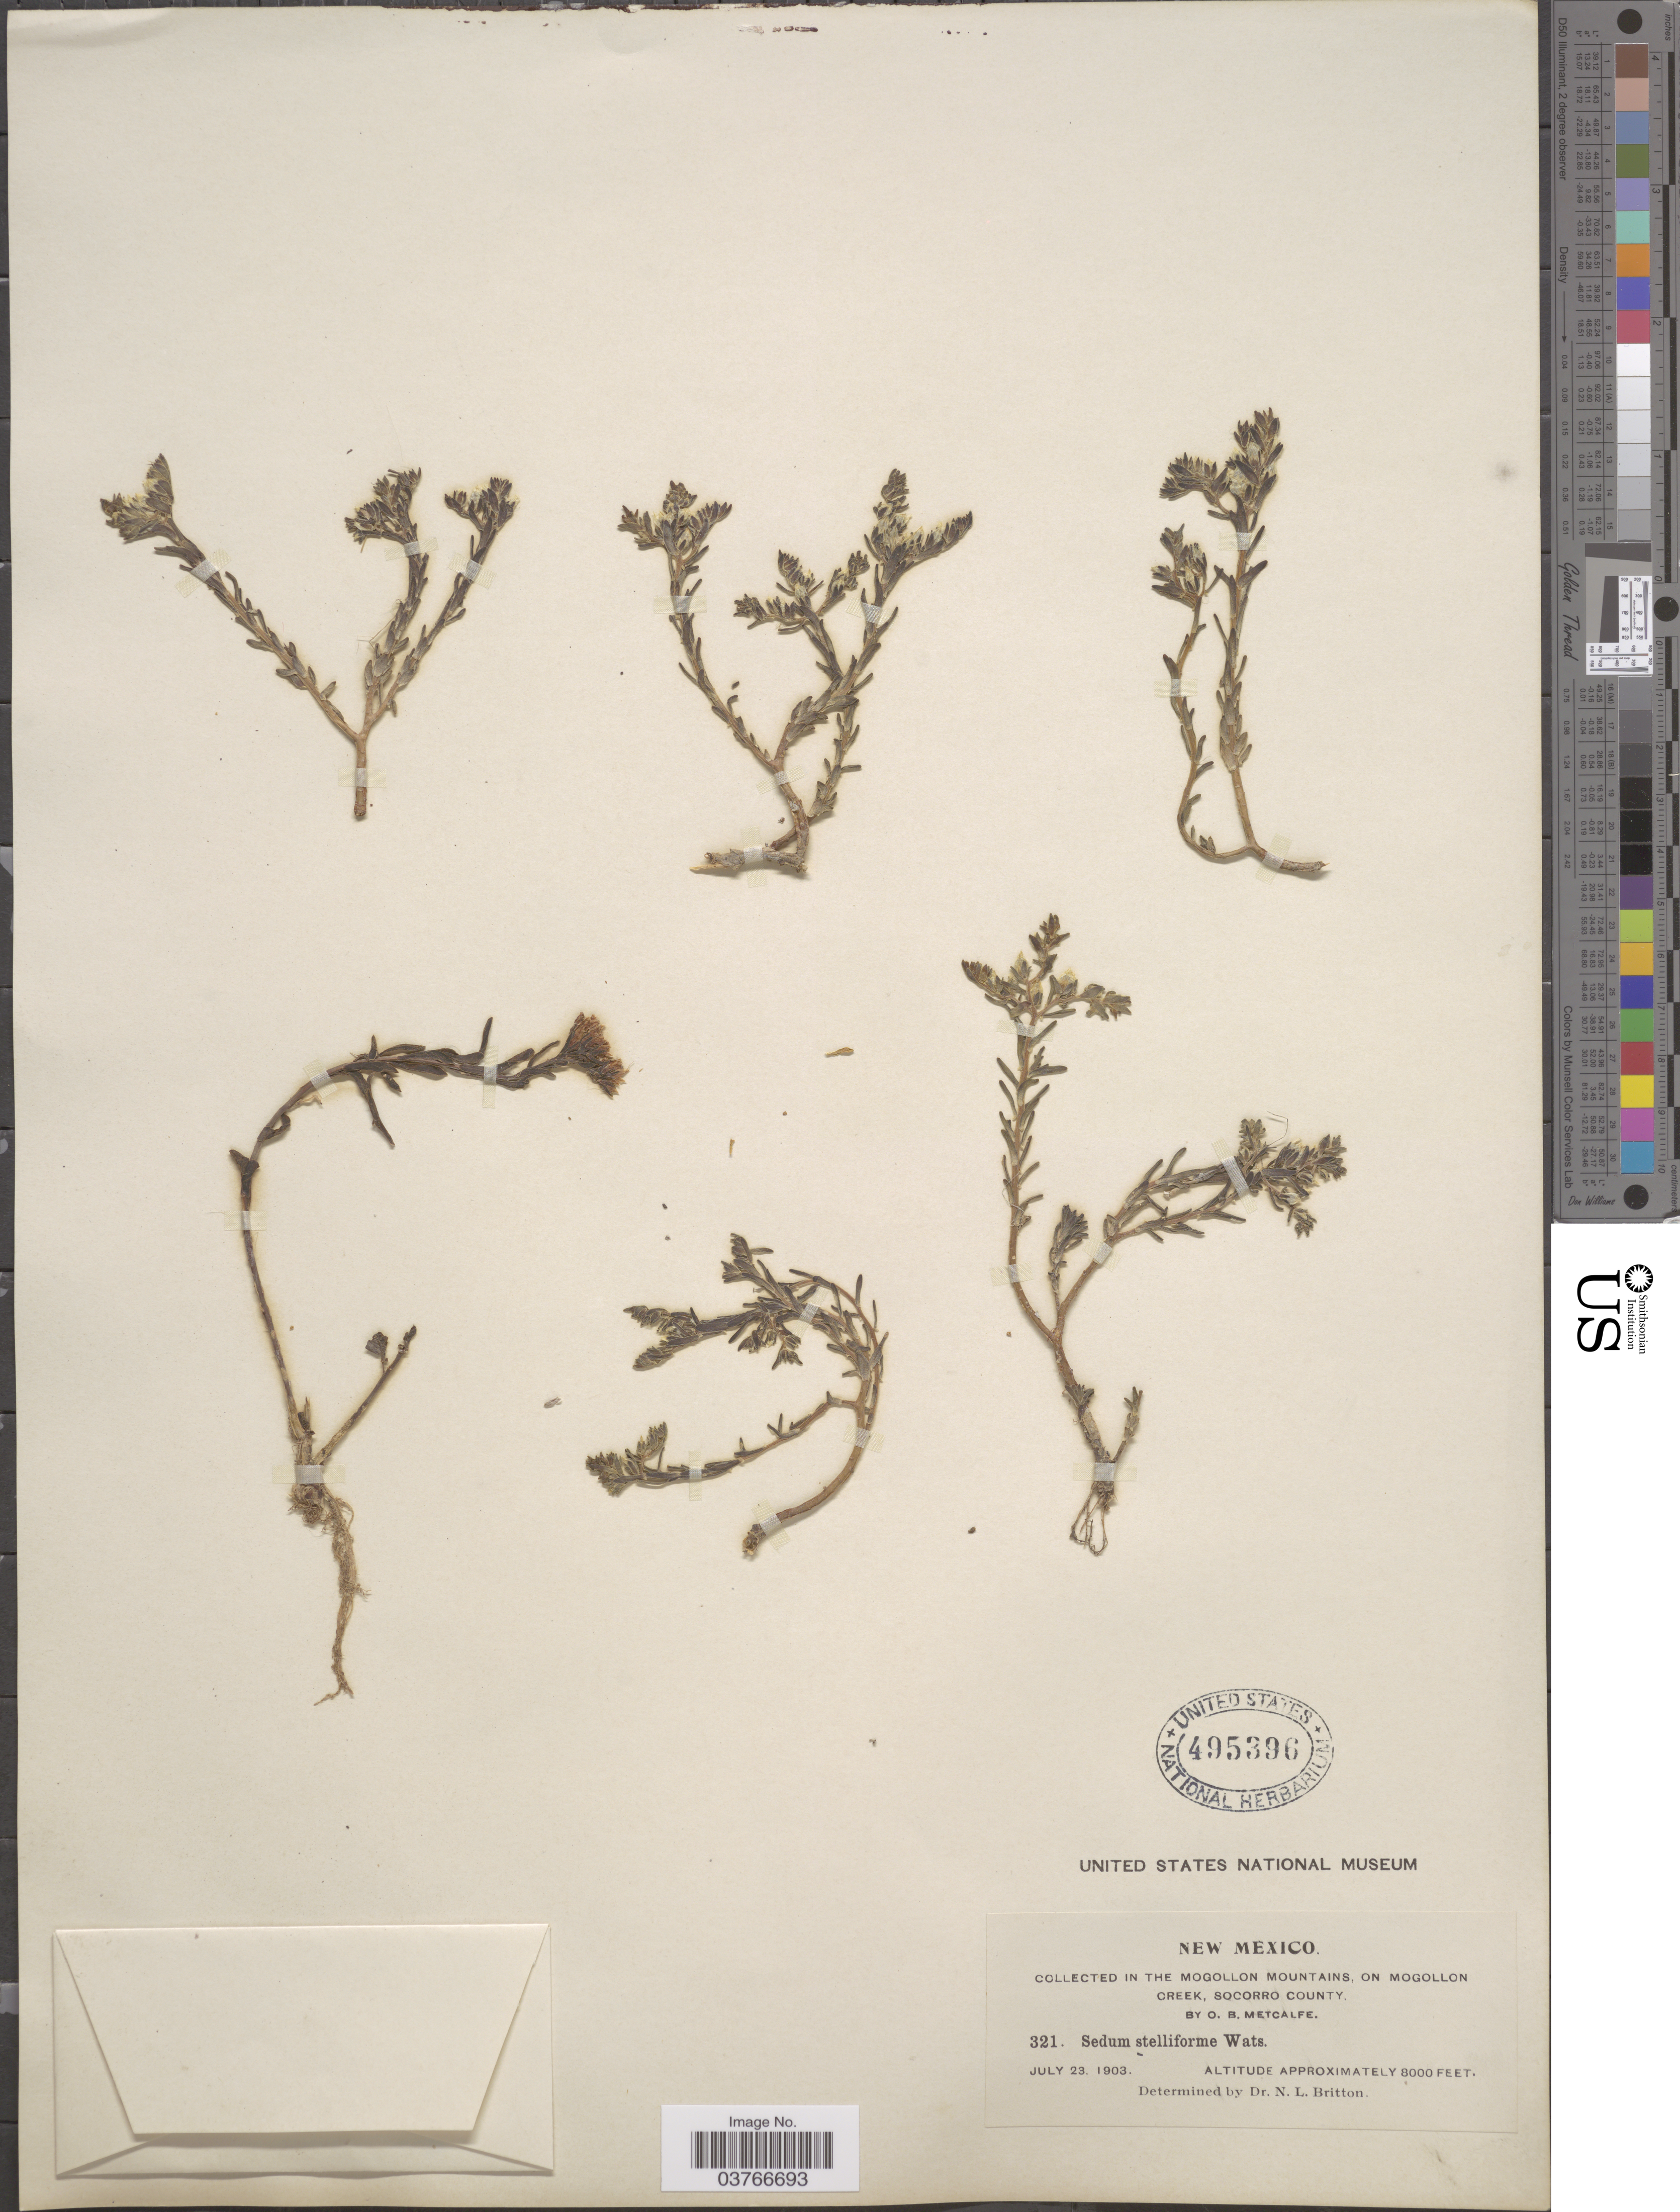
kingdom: Plantae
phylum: Tracheophyta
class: Magnoliopsida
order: Saxifragales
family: Crassulaceae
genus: Sedum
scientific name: Sedum stelliforme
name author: S. Watson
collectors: O. B. Metcalfe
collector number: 321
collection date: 1903-07-23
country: United States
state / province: New Mexico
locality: In the Mogollon Mountains, on Mogollon Creek, Socorro County.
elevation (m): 2438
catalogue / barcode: US 495396